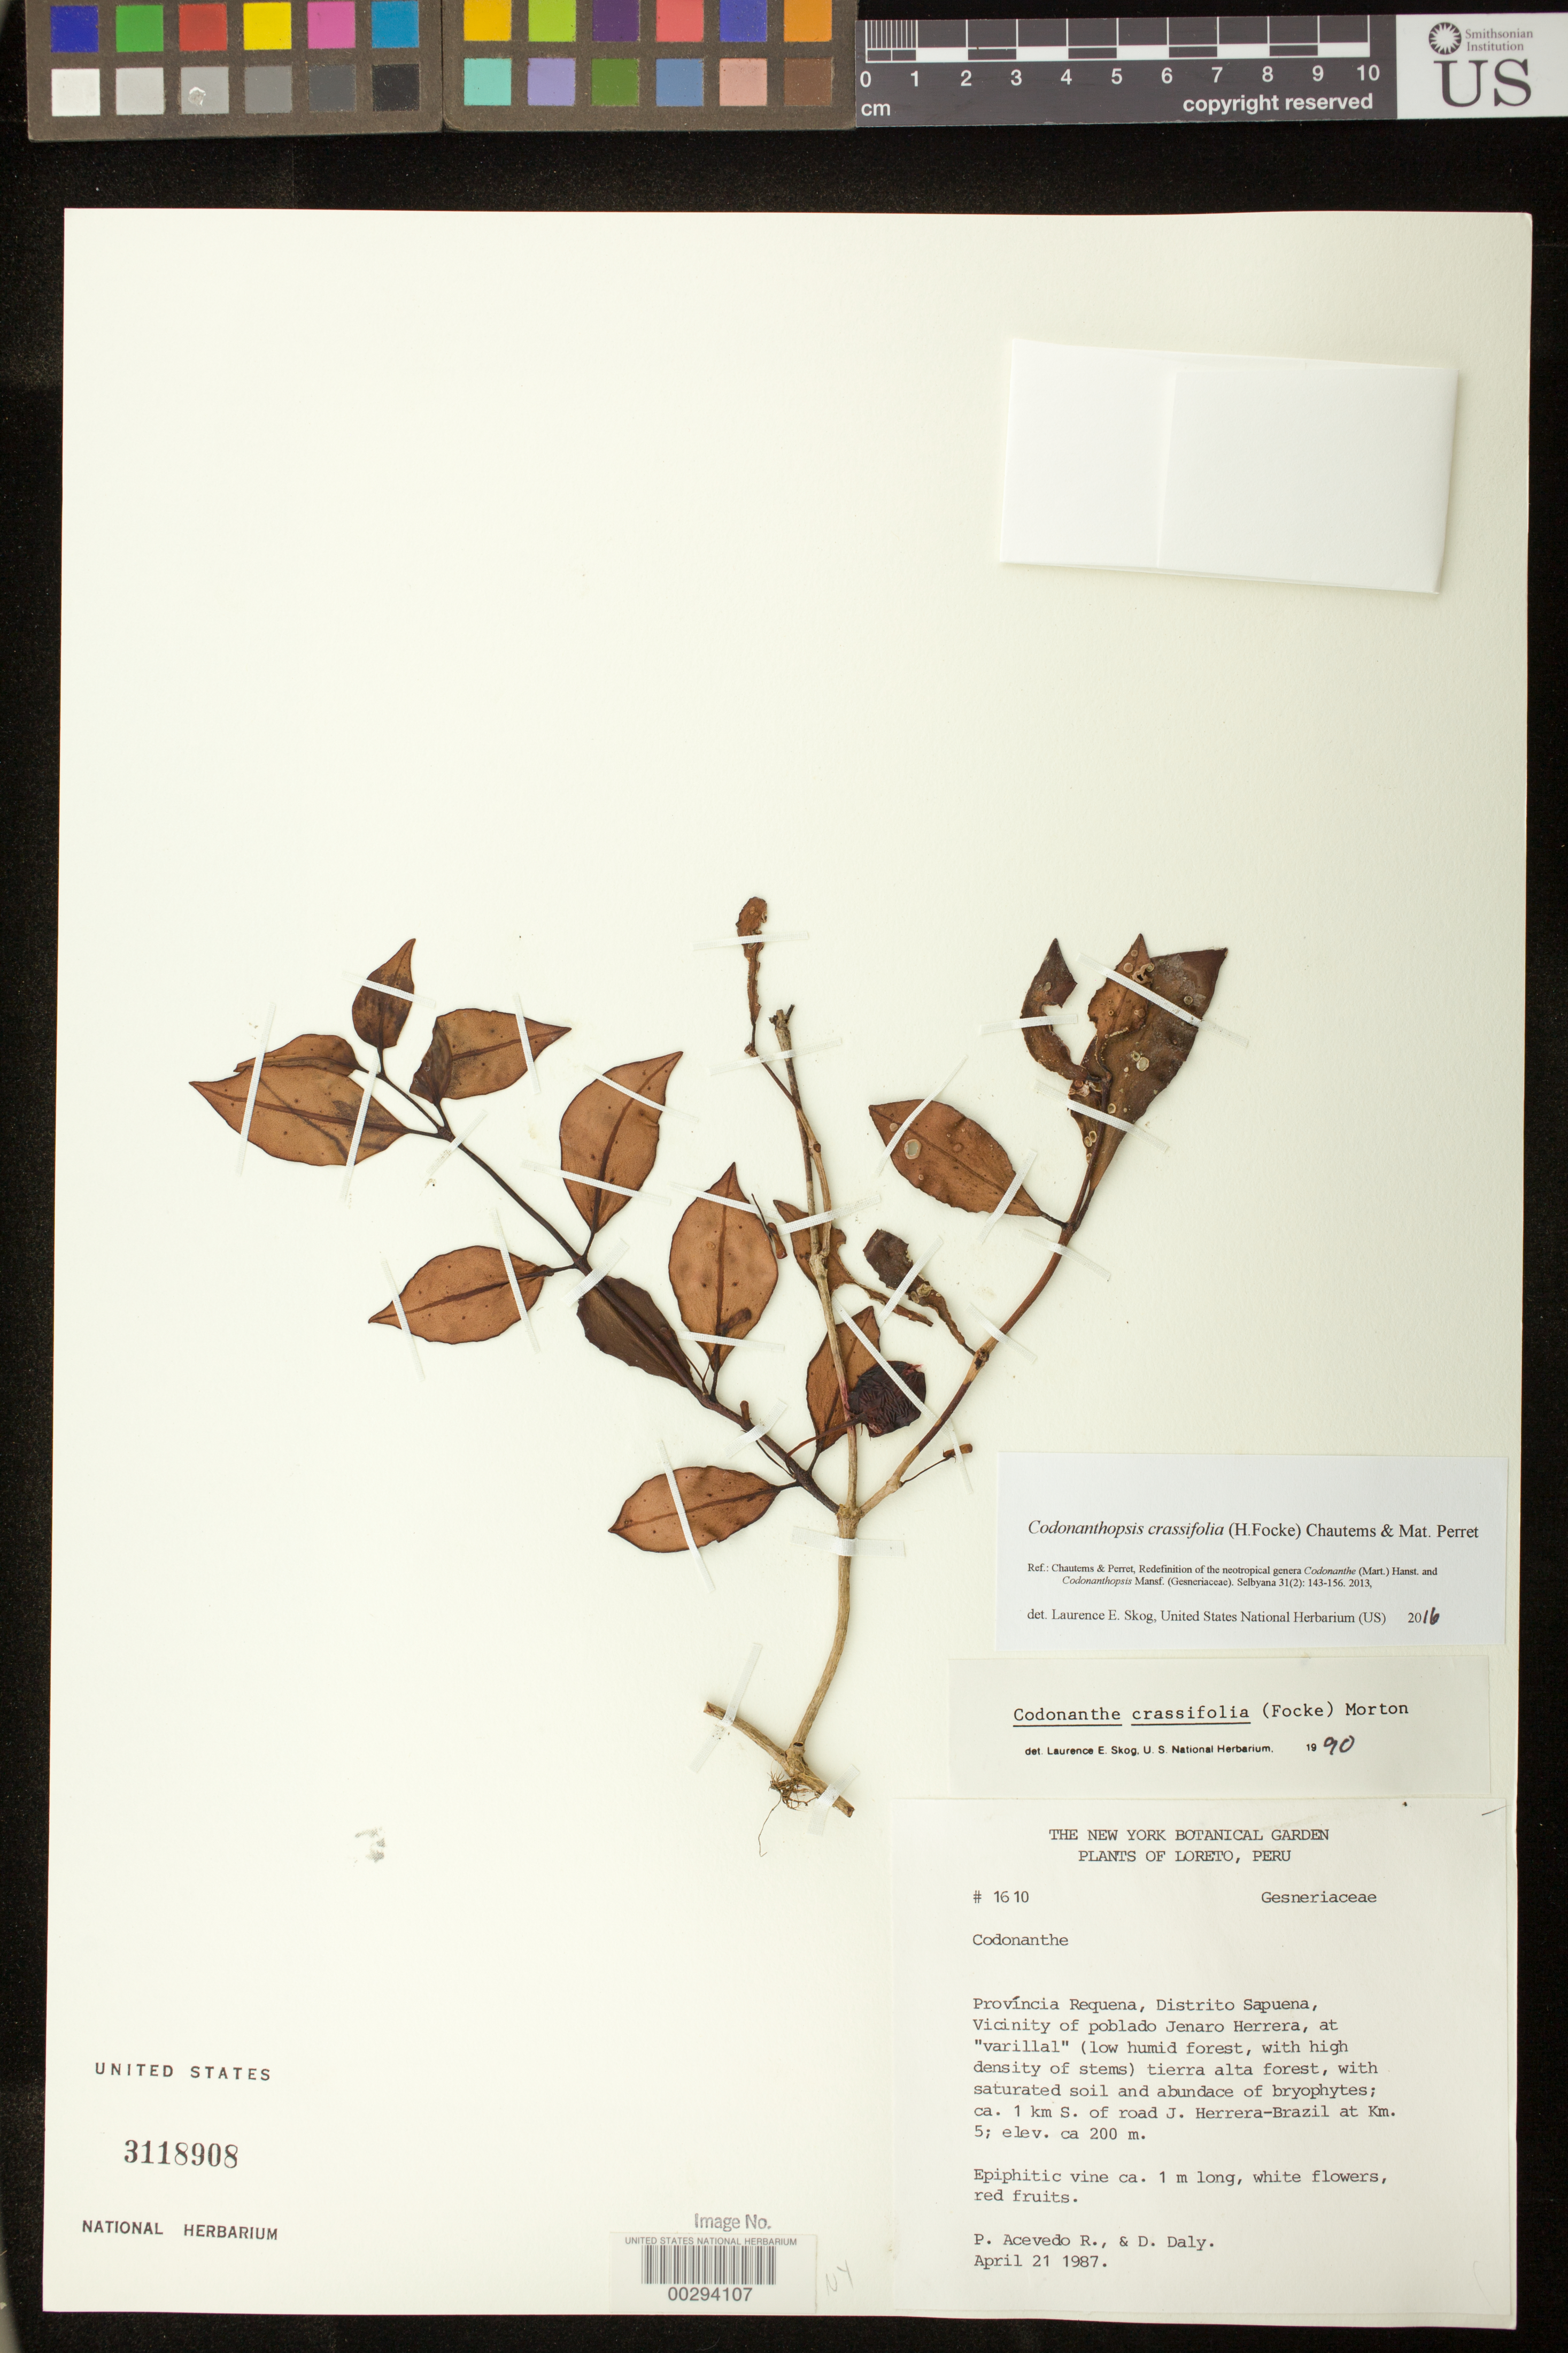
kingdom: Plantae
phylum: Tracheophyta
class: Magnoliopsida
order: Lamiales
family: Gesneriaceae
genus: Codonanthopsis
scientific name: Codonanthopsis crassifolia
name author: (H. Focke) Chautems & Mat.Perret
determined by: Skog, Laurence E.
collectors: P. Acevedo-Rodr. & D. C. Daly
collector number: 1610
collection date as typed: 21 Apr 1987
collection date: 1987-04-21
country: Peru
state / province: Loreto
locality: Prov. Requena; Dist. Sapuena, vicinity of Poblado Jenaro Herrera, ca 1 km S of road J Herrera-Brazil at km 5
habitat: Varillal (Bosque humedo bajo) en tierra alta; suelo saturado; abundante musgos.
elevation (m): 2000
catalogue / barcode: US 3118908